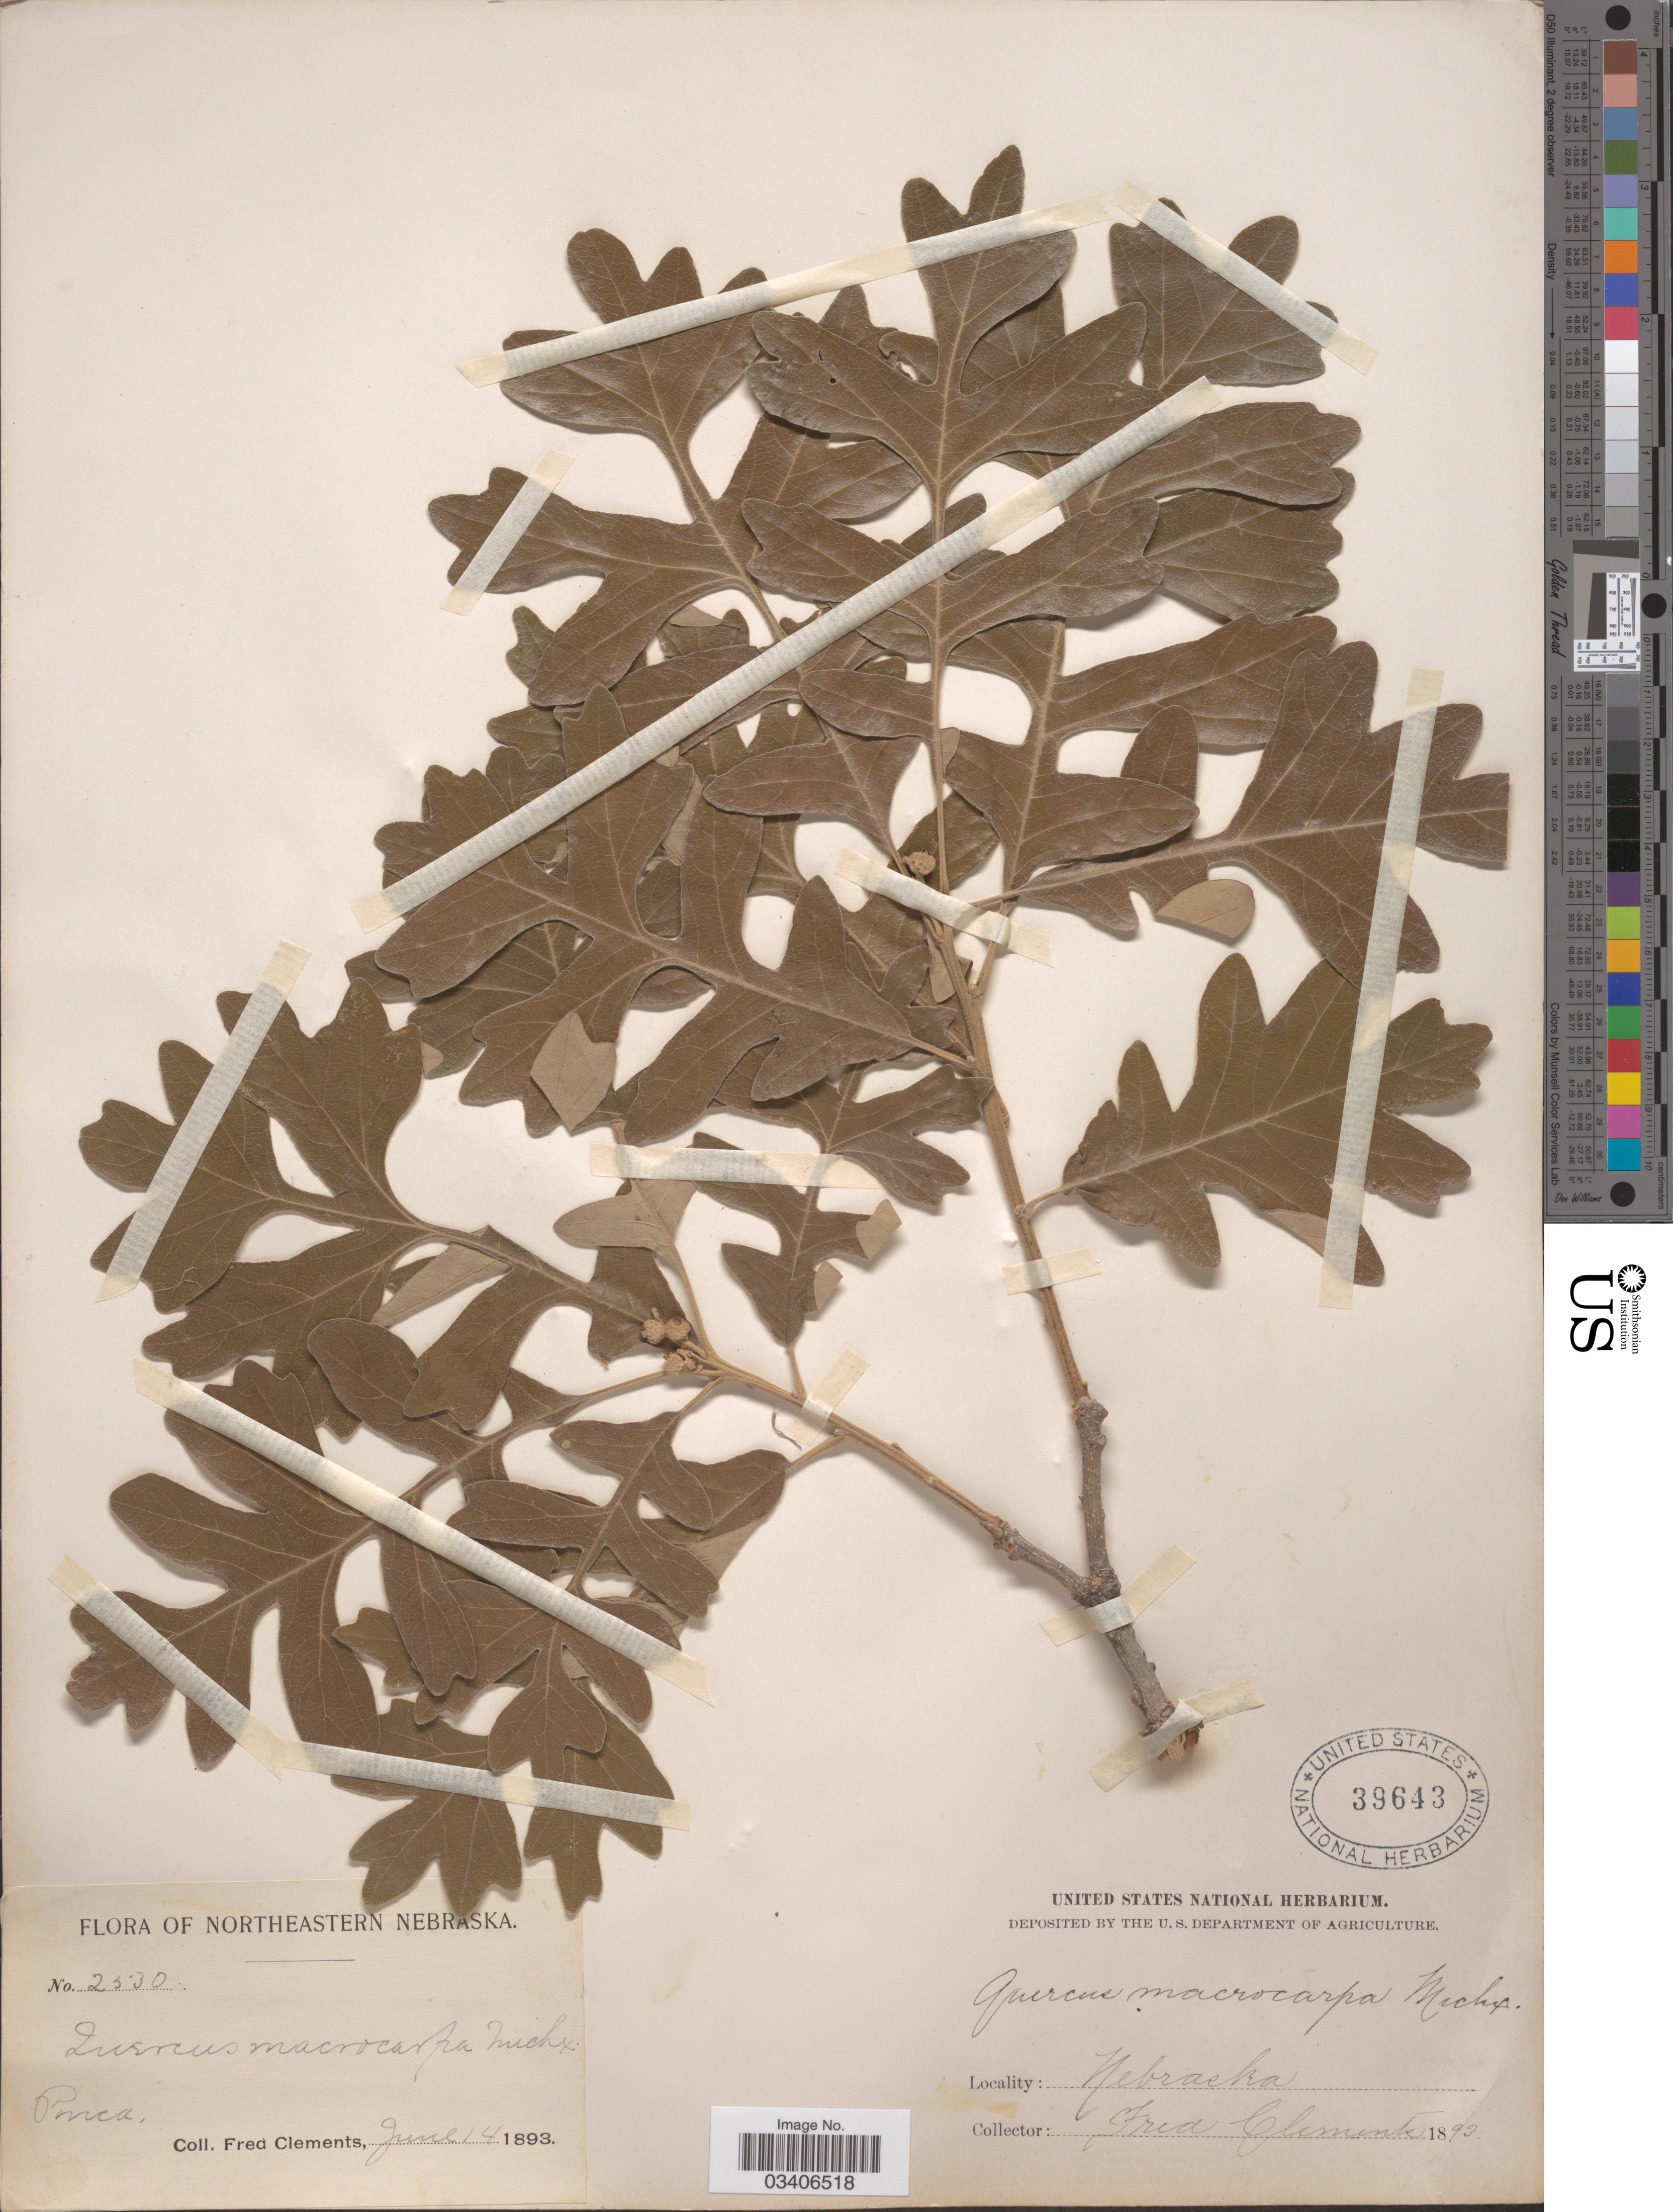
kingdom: Plantae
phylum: Tracheophyta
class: Magnoliopsida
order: Fagales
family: Fagaceae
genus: Quercus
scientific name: Quercus macrocarpa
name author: Michx.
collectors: F. Clements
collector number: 2530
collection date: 1893-06-14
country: United States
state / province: Nebraska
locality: Northeastern Nebraska. Ponca.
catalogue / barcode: US 39643